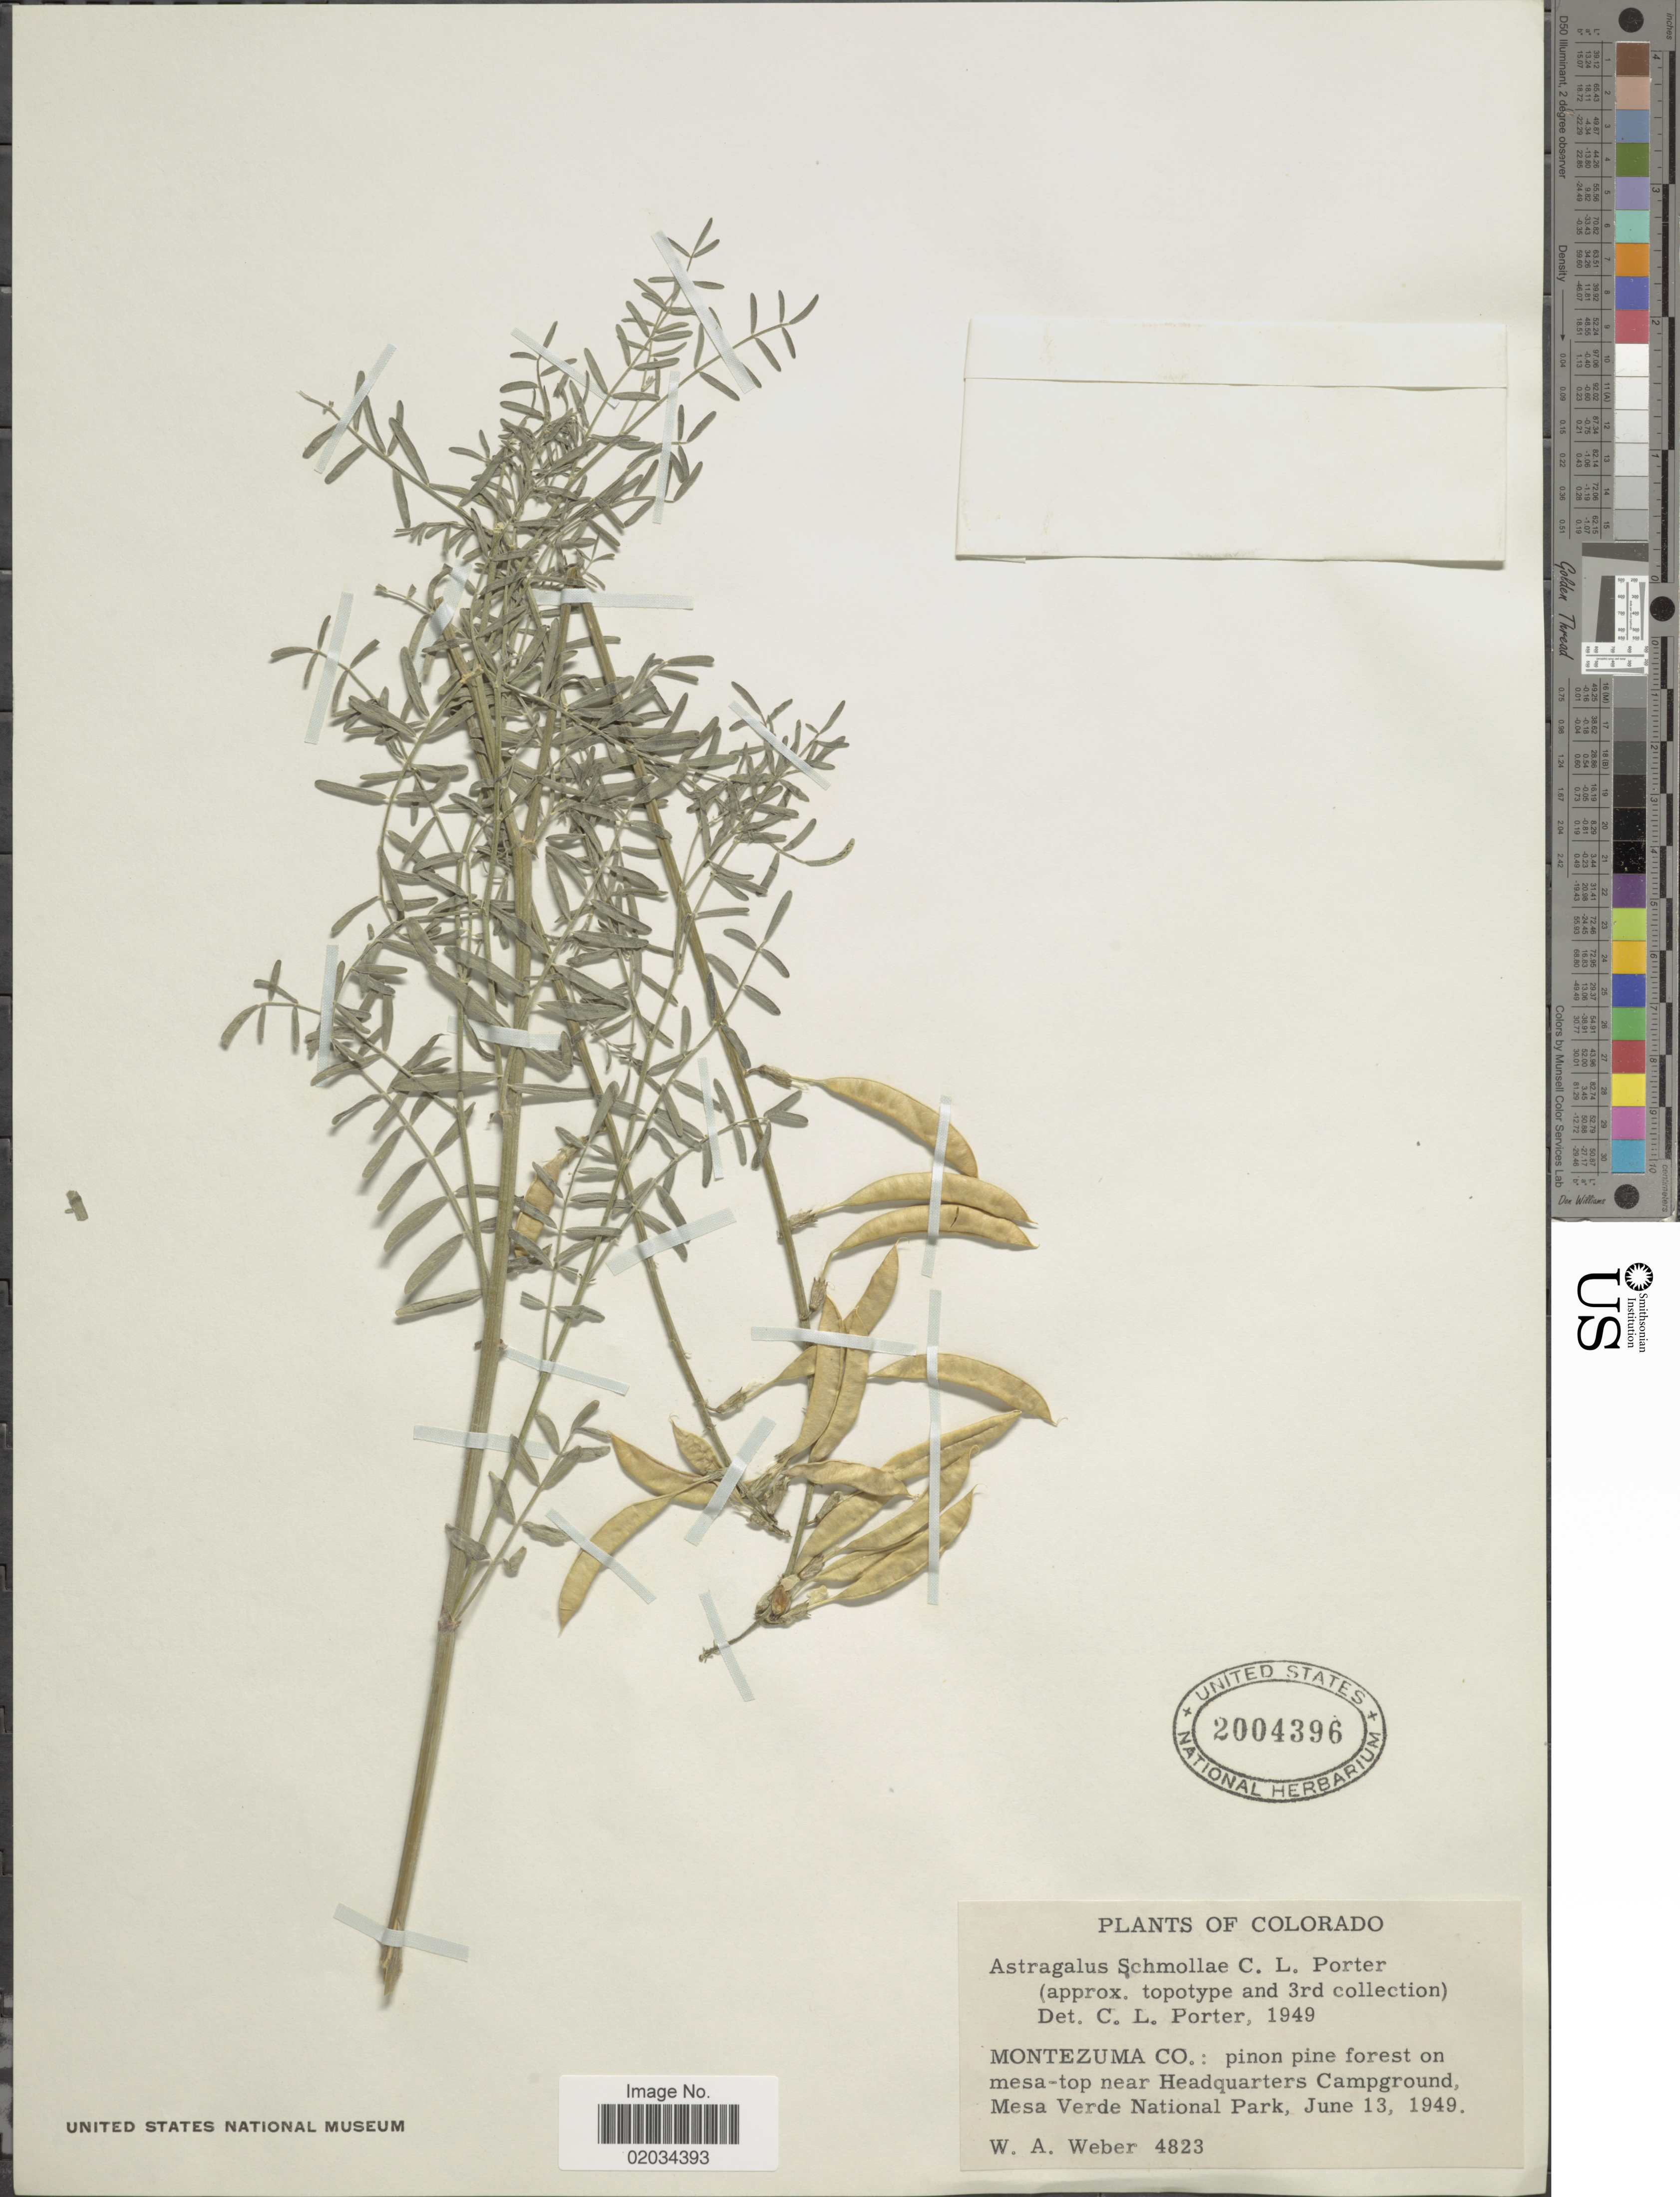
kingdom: Plantae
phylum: Tracheophyta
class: Magnoliopsida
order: Fabales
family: Fabaceae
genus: Astragalus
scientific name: Astragalus schmolliae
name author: Ced. Porter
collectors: W. A. Weber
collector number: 4823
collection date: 1949-06-13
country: United States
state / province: Colorado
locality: Montezuma Co., near Headquarters Campground, Mesa Verde National Park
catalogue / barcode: US 2004396